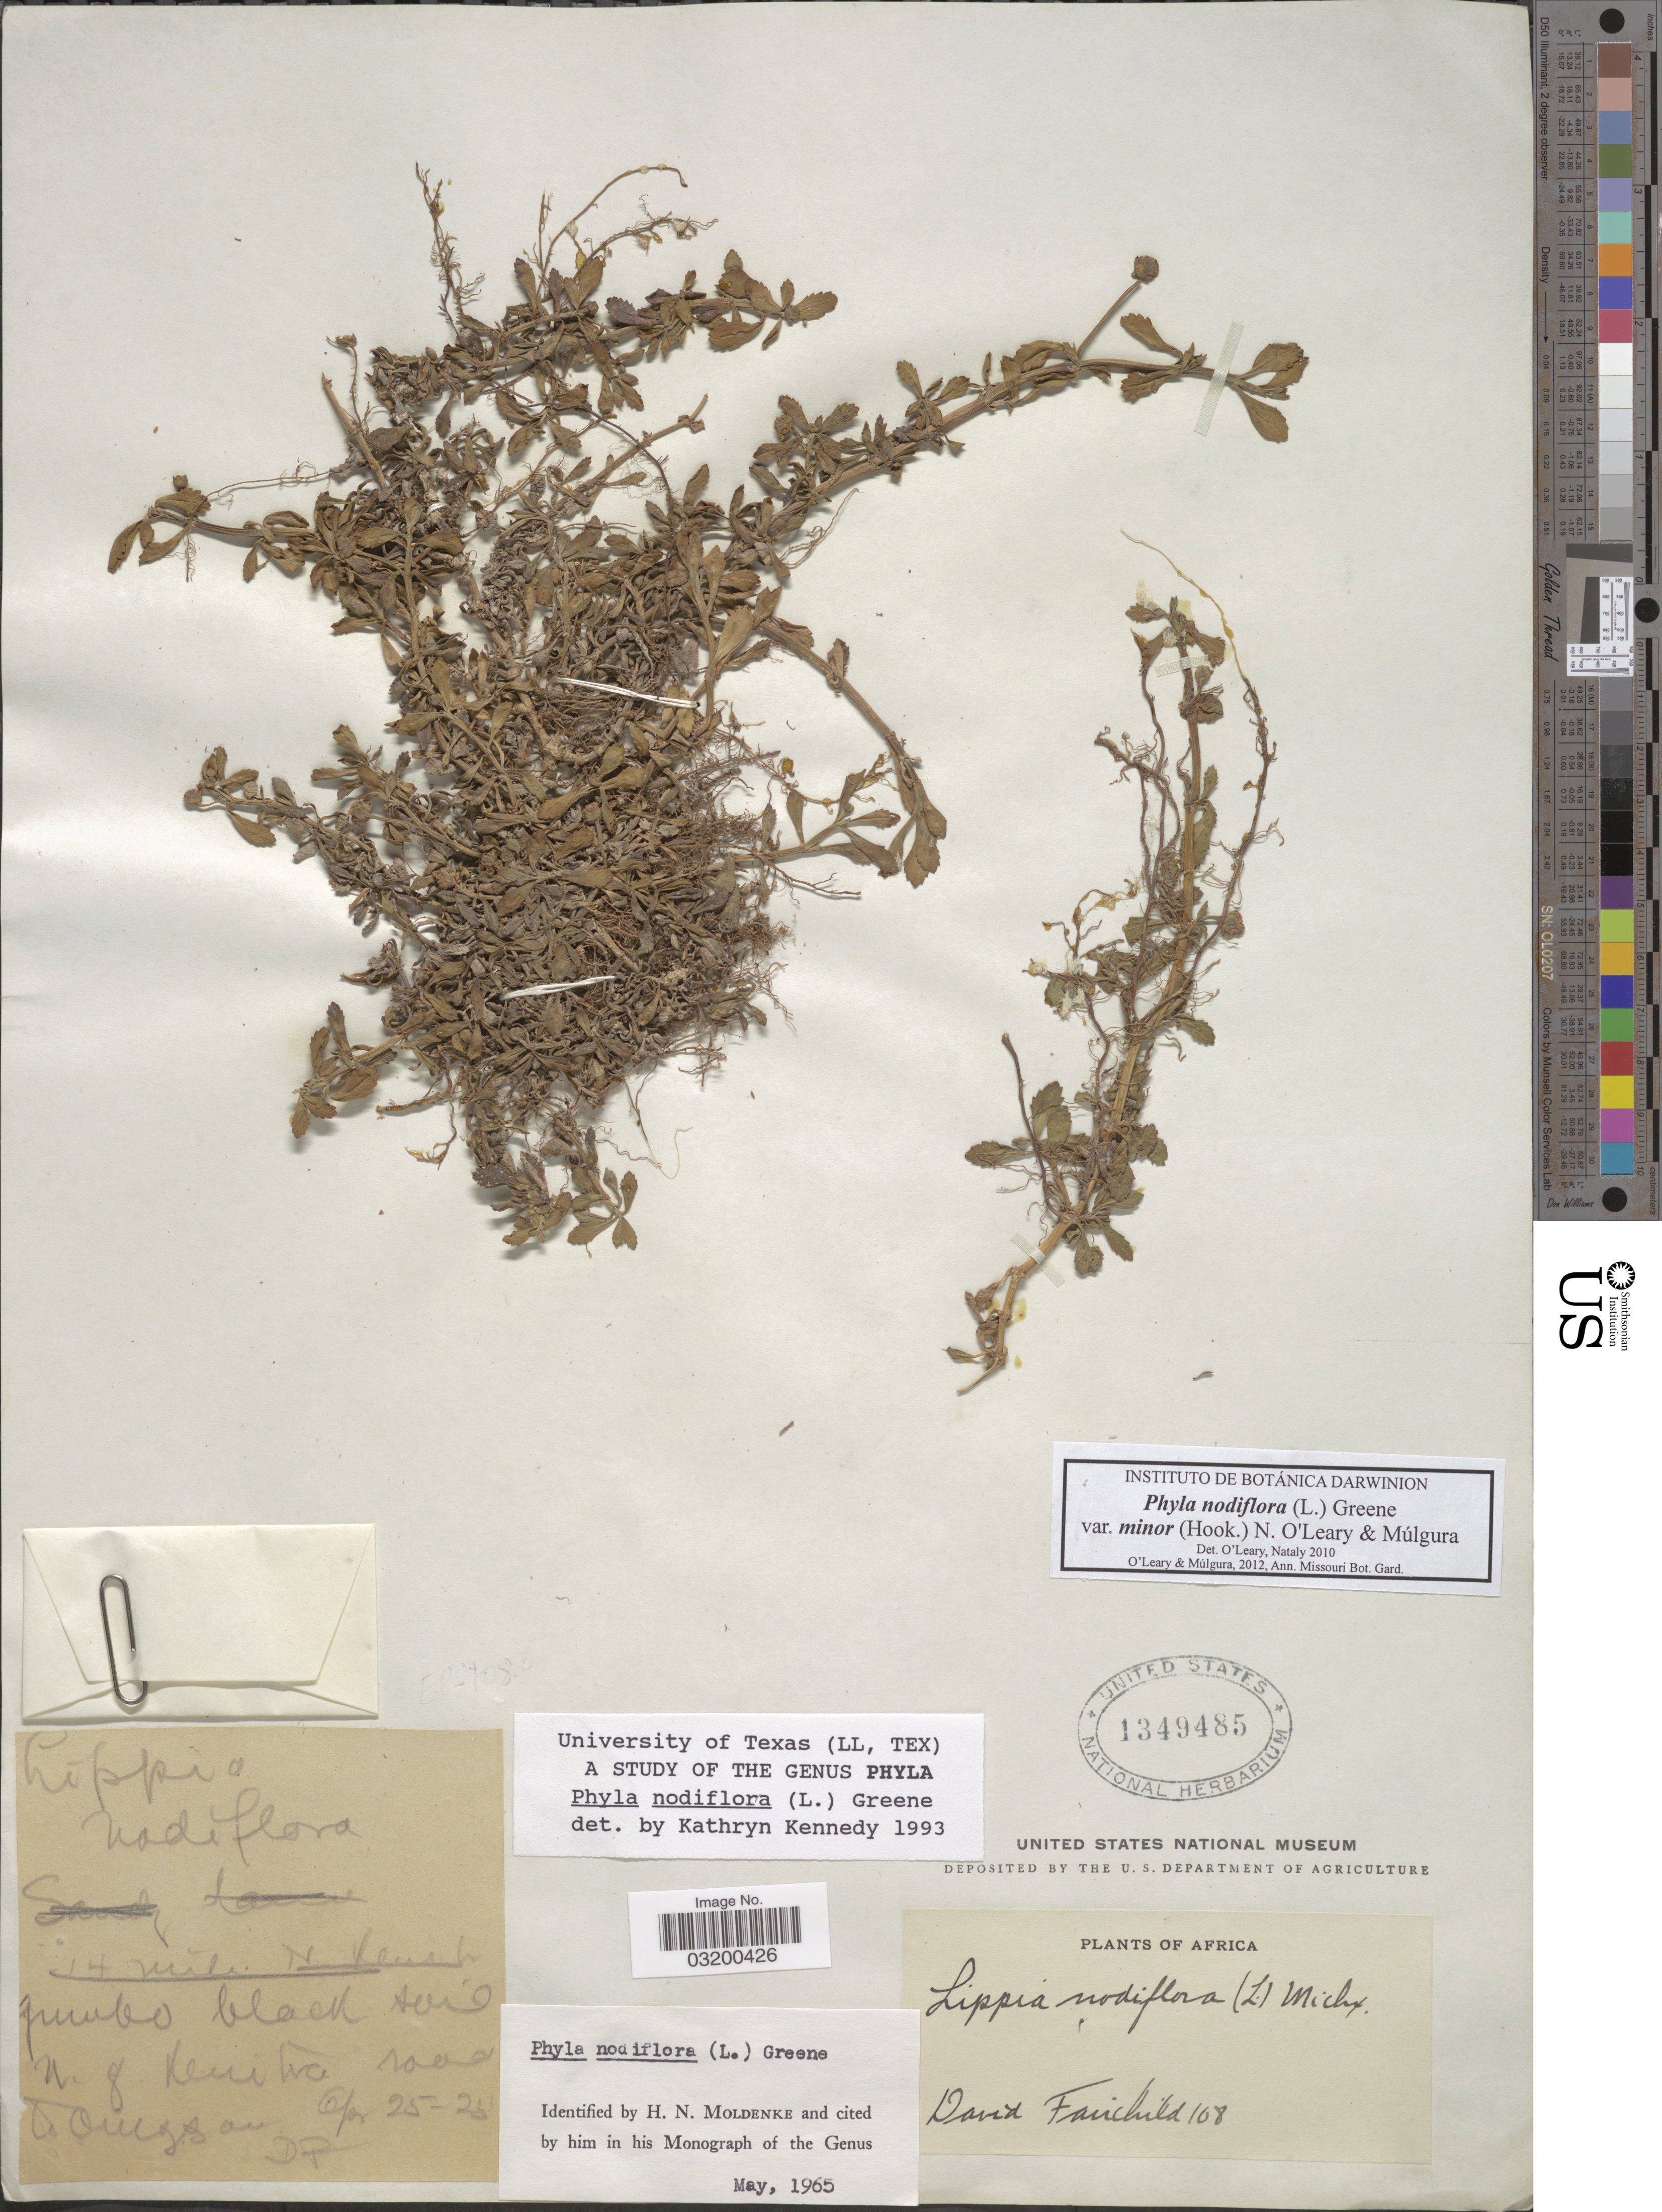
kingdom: Plantae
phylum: Tracheophyta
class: Magnoliopsida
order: Lamiales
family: Verbenaceae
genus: Phyla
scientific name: Phyla nodiflora var. minor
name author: (Hook.) N. O'Leary & Mulgura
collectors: D. Fairchild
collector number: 108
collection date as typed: Transcribed d/m/y: 25/4/25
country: Morocco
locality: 14 mile N. Kenitra. N. of Kenitra road to Oezzan.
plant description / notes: Corrected "Afrika. 14 mile. N. Reuch. Jumbo black soil N. of Renika road. Tauggan. DP" to "14 mile N. Kenitra. N. of Kenitra road to Oezzan." Filled Morocco into country field.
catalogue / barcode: US 1349485